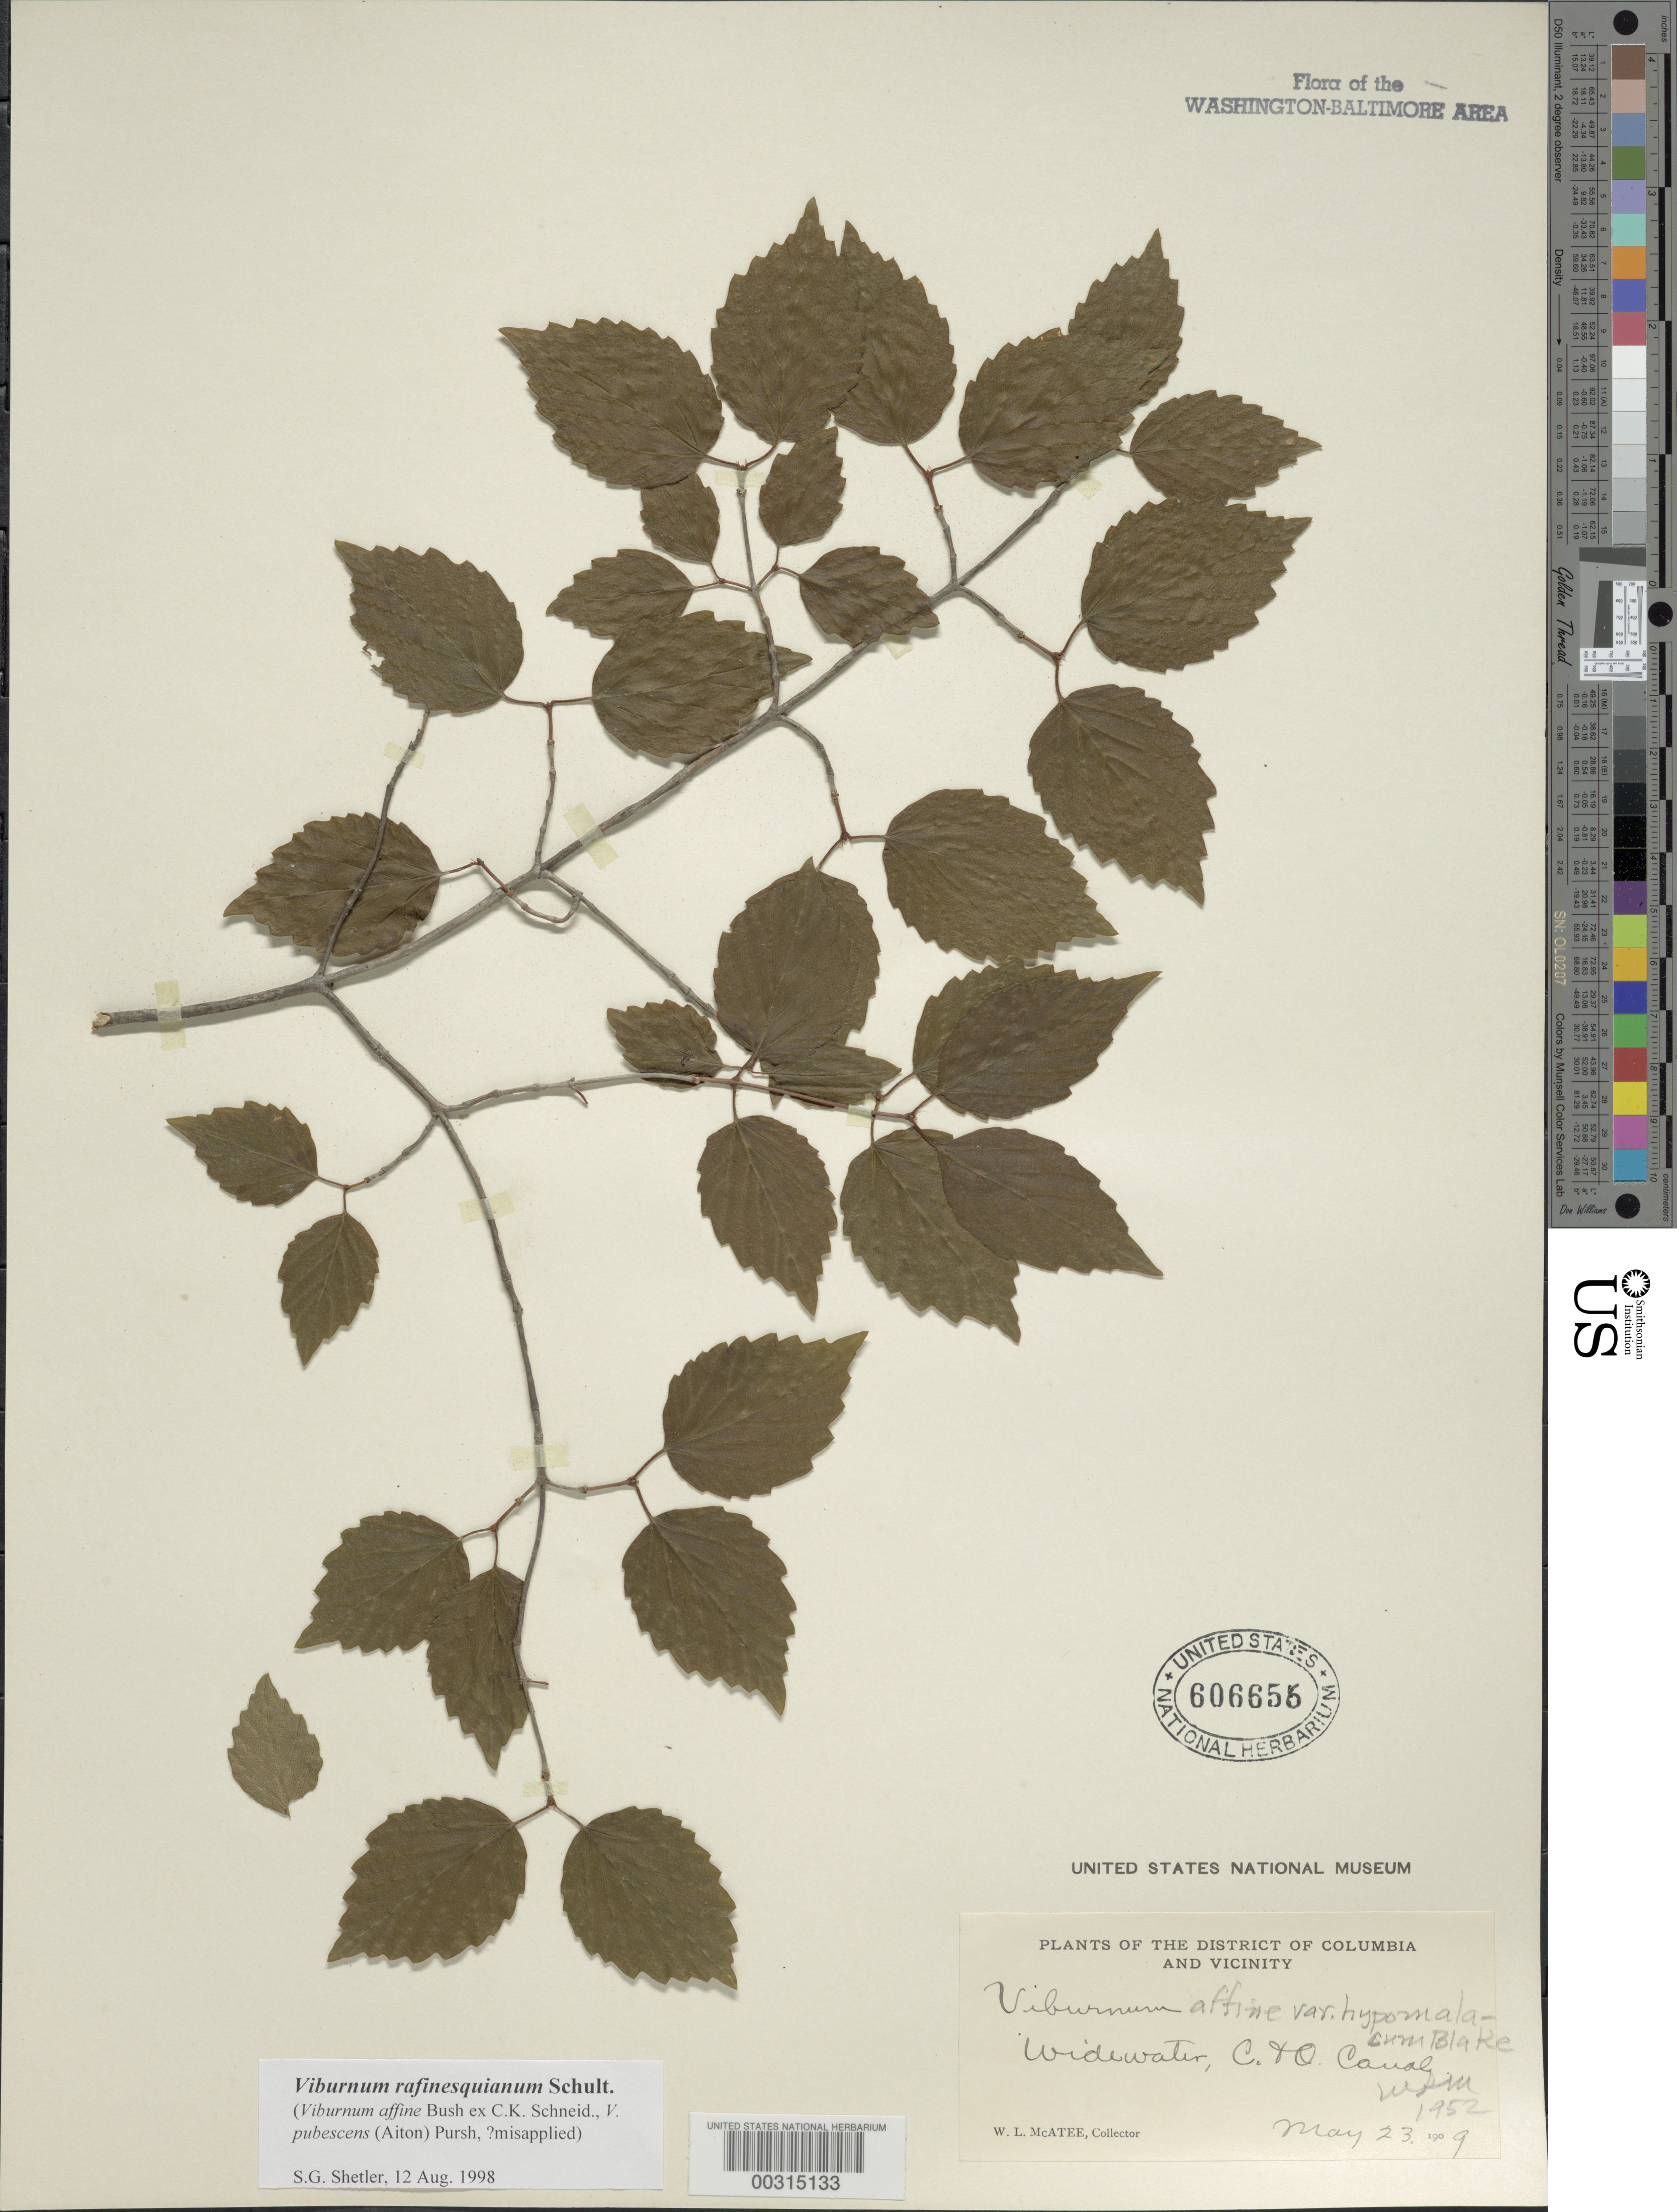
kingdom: Plantae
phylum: Tracheophyta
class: Magnoliopsida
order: Dipsacales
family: Viburnaceae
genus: Viburnum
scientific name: Viburnum rafinesqueanum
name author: Schult.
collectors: W. McAtee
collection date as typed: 23 May 1909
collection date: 1909-05-23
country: United States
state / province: Maryland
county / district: Montgomery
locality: Widewater, C. & O. Canal C. & O. Canal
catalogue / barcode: US 606656